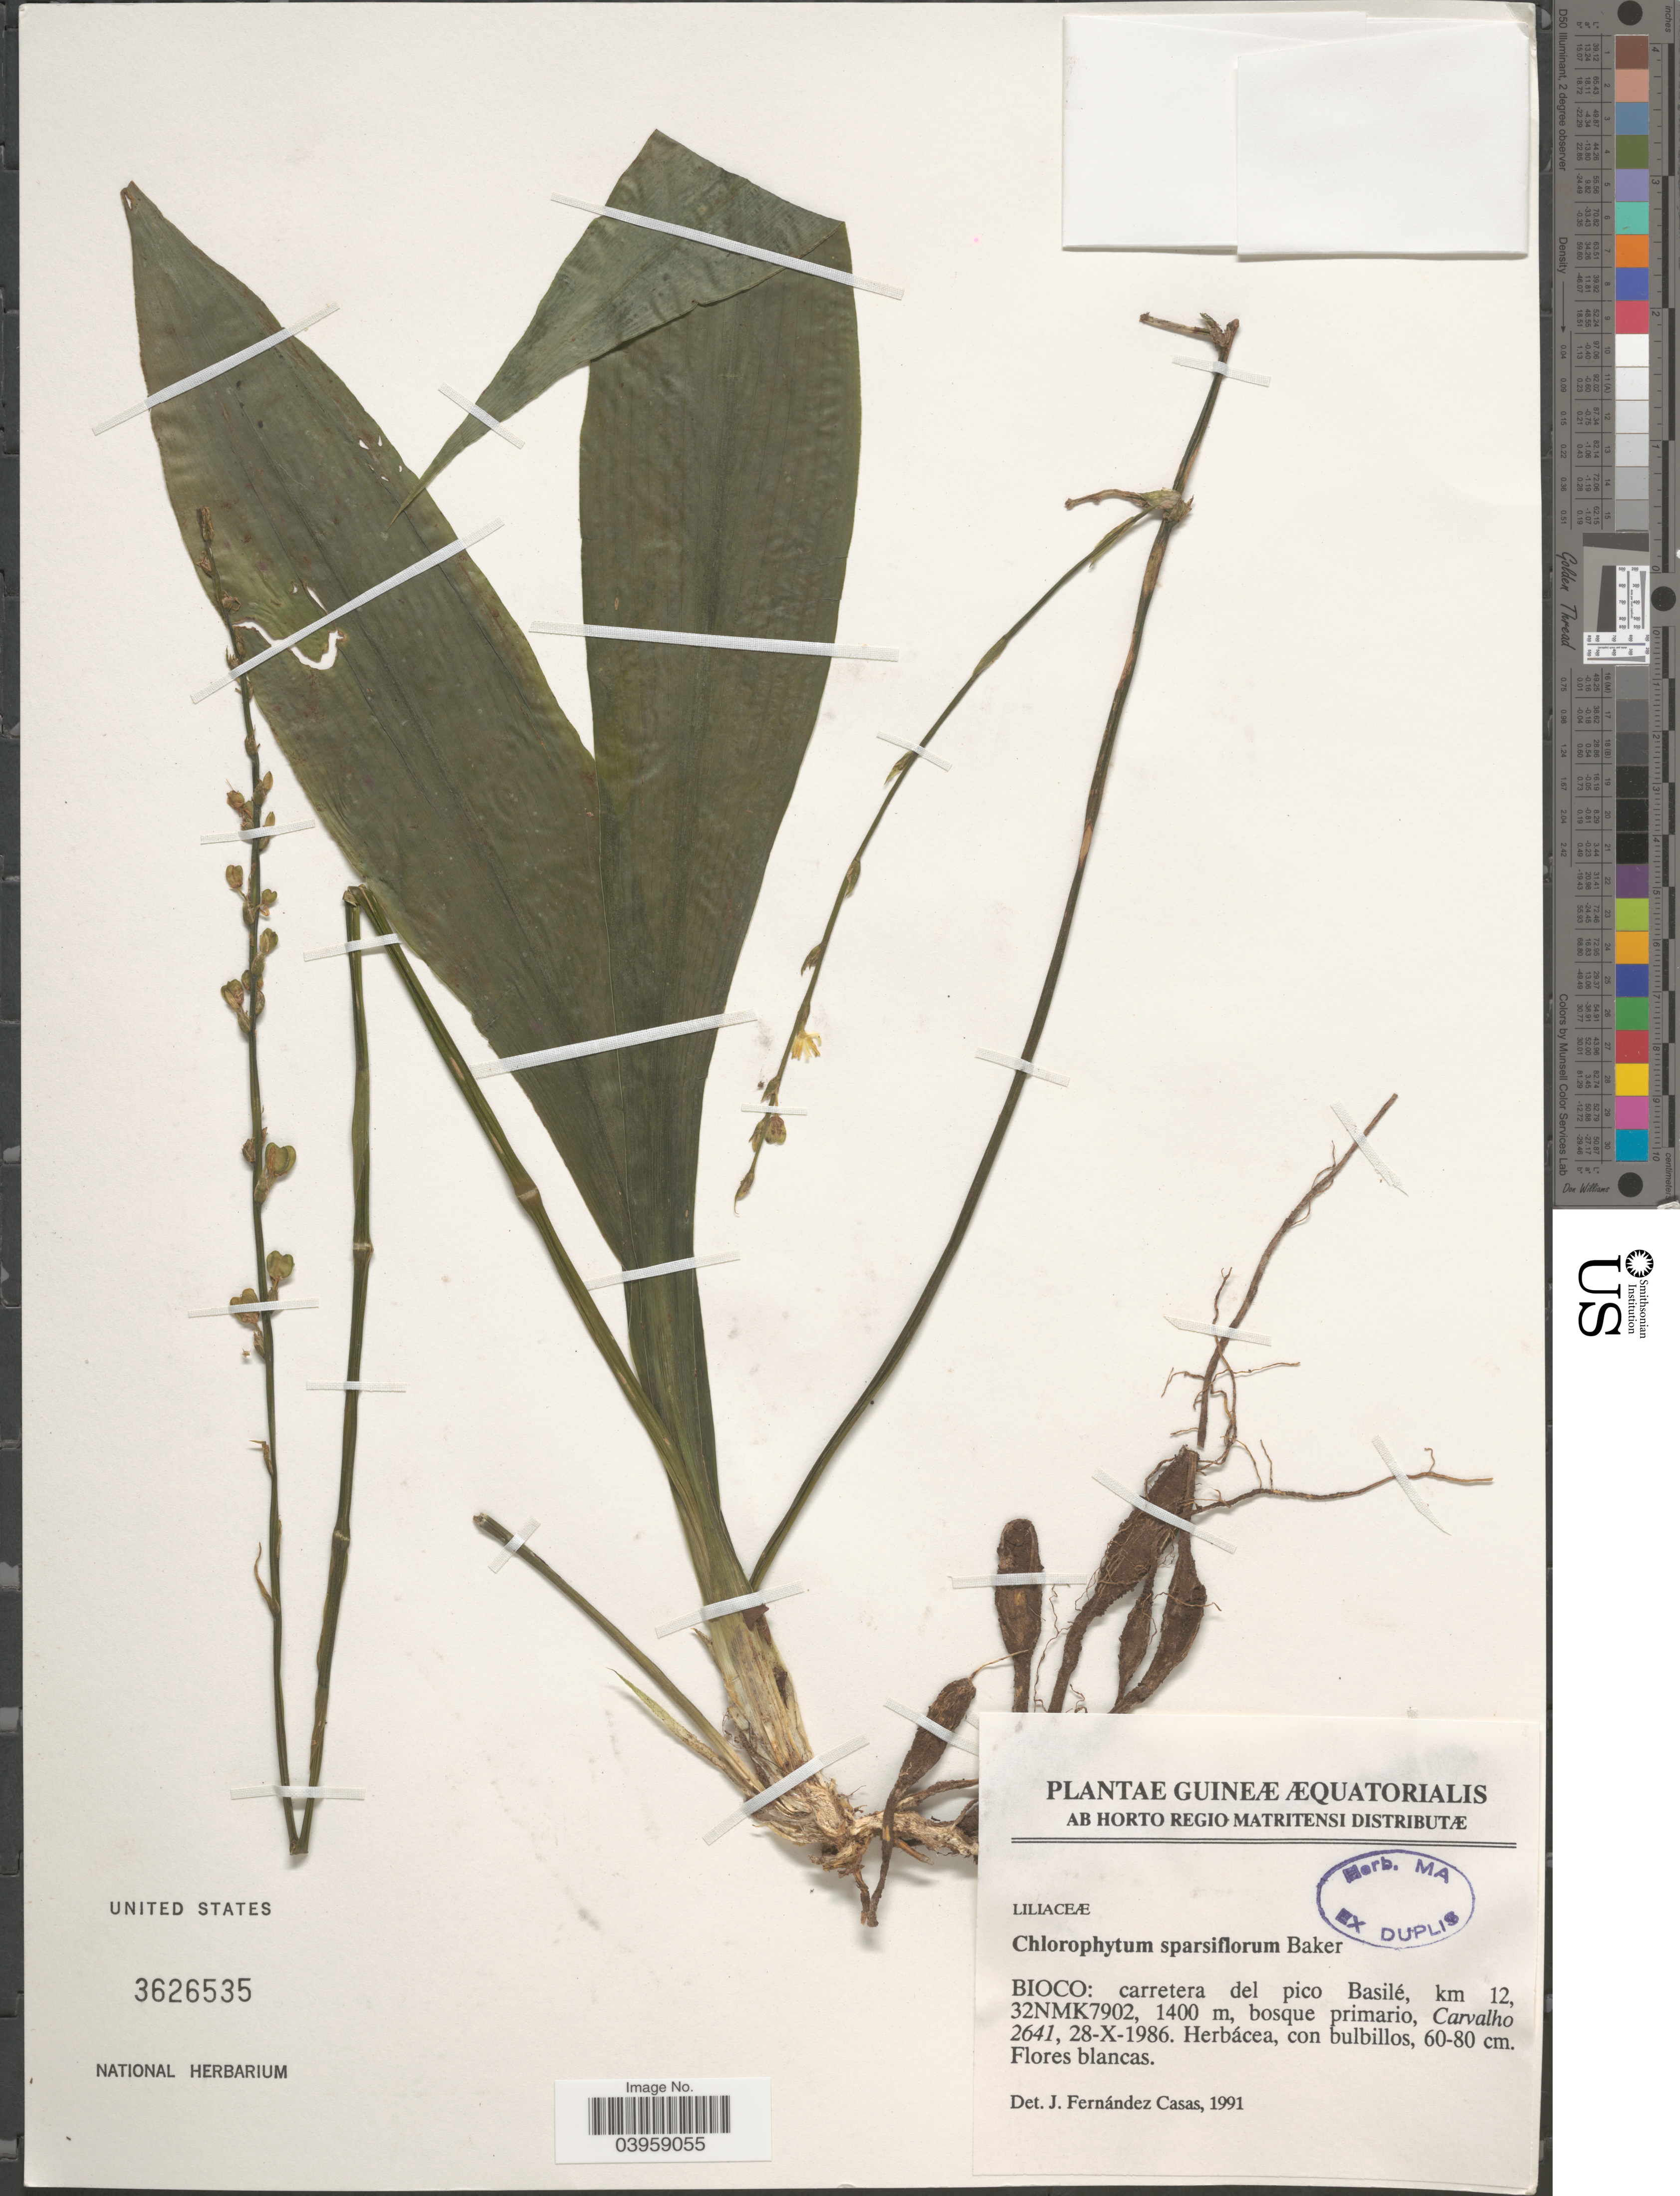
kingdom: Plantae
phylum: Tracheophyta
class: Liliopsida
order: Asparagales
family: Asparagaceae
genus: Chlorophytum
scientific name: Chlorophytum sparsiflorum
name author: Baker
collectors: Carvalho, --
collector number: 2641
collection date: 1986-10-28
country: Equatorial Guinea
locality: Guineæ Æquatorialis. Bioco: carretera del pico Basilé, km 12, 32NMK7902.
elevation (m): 1400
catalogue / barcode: US 3626535